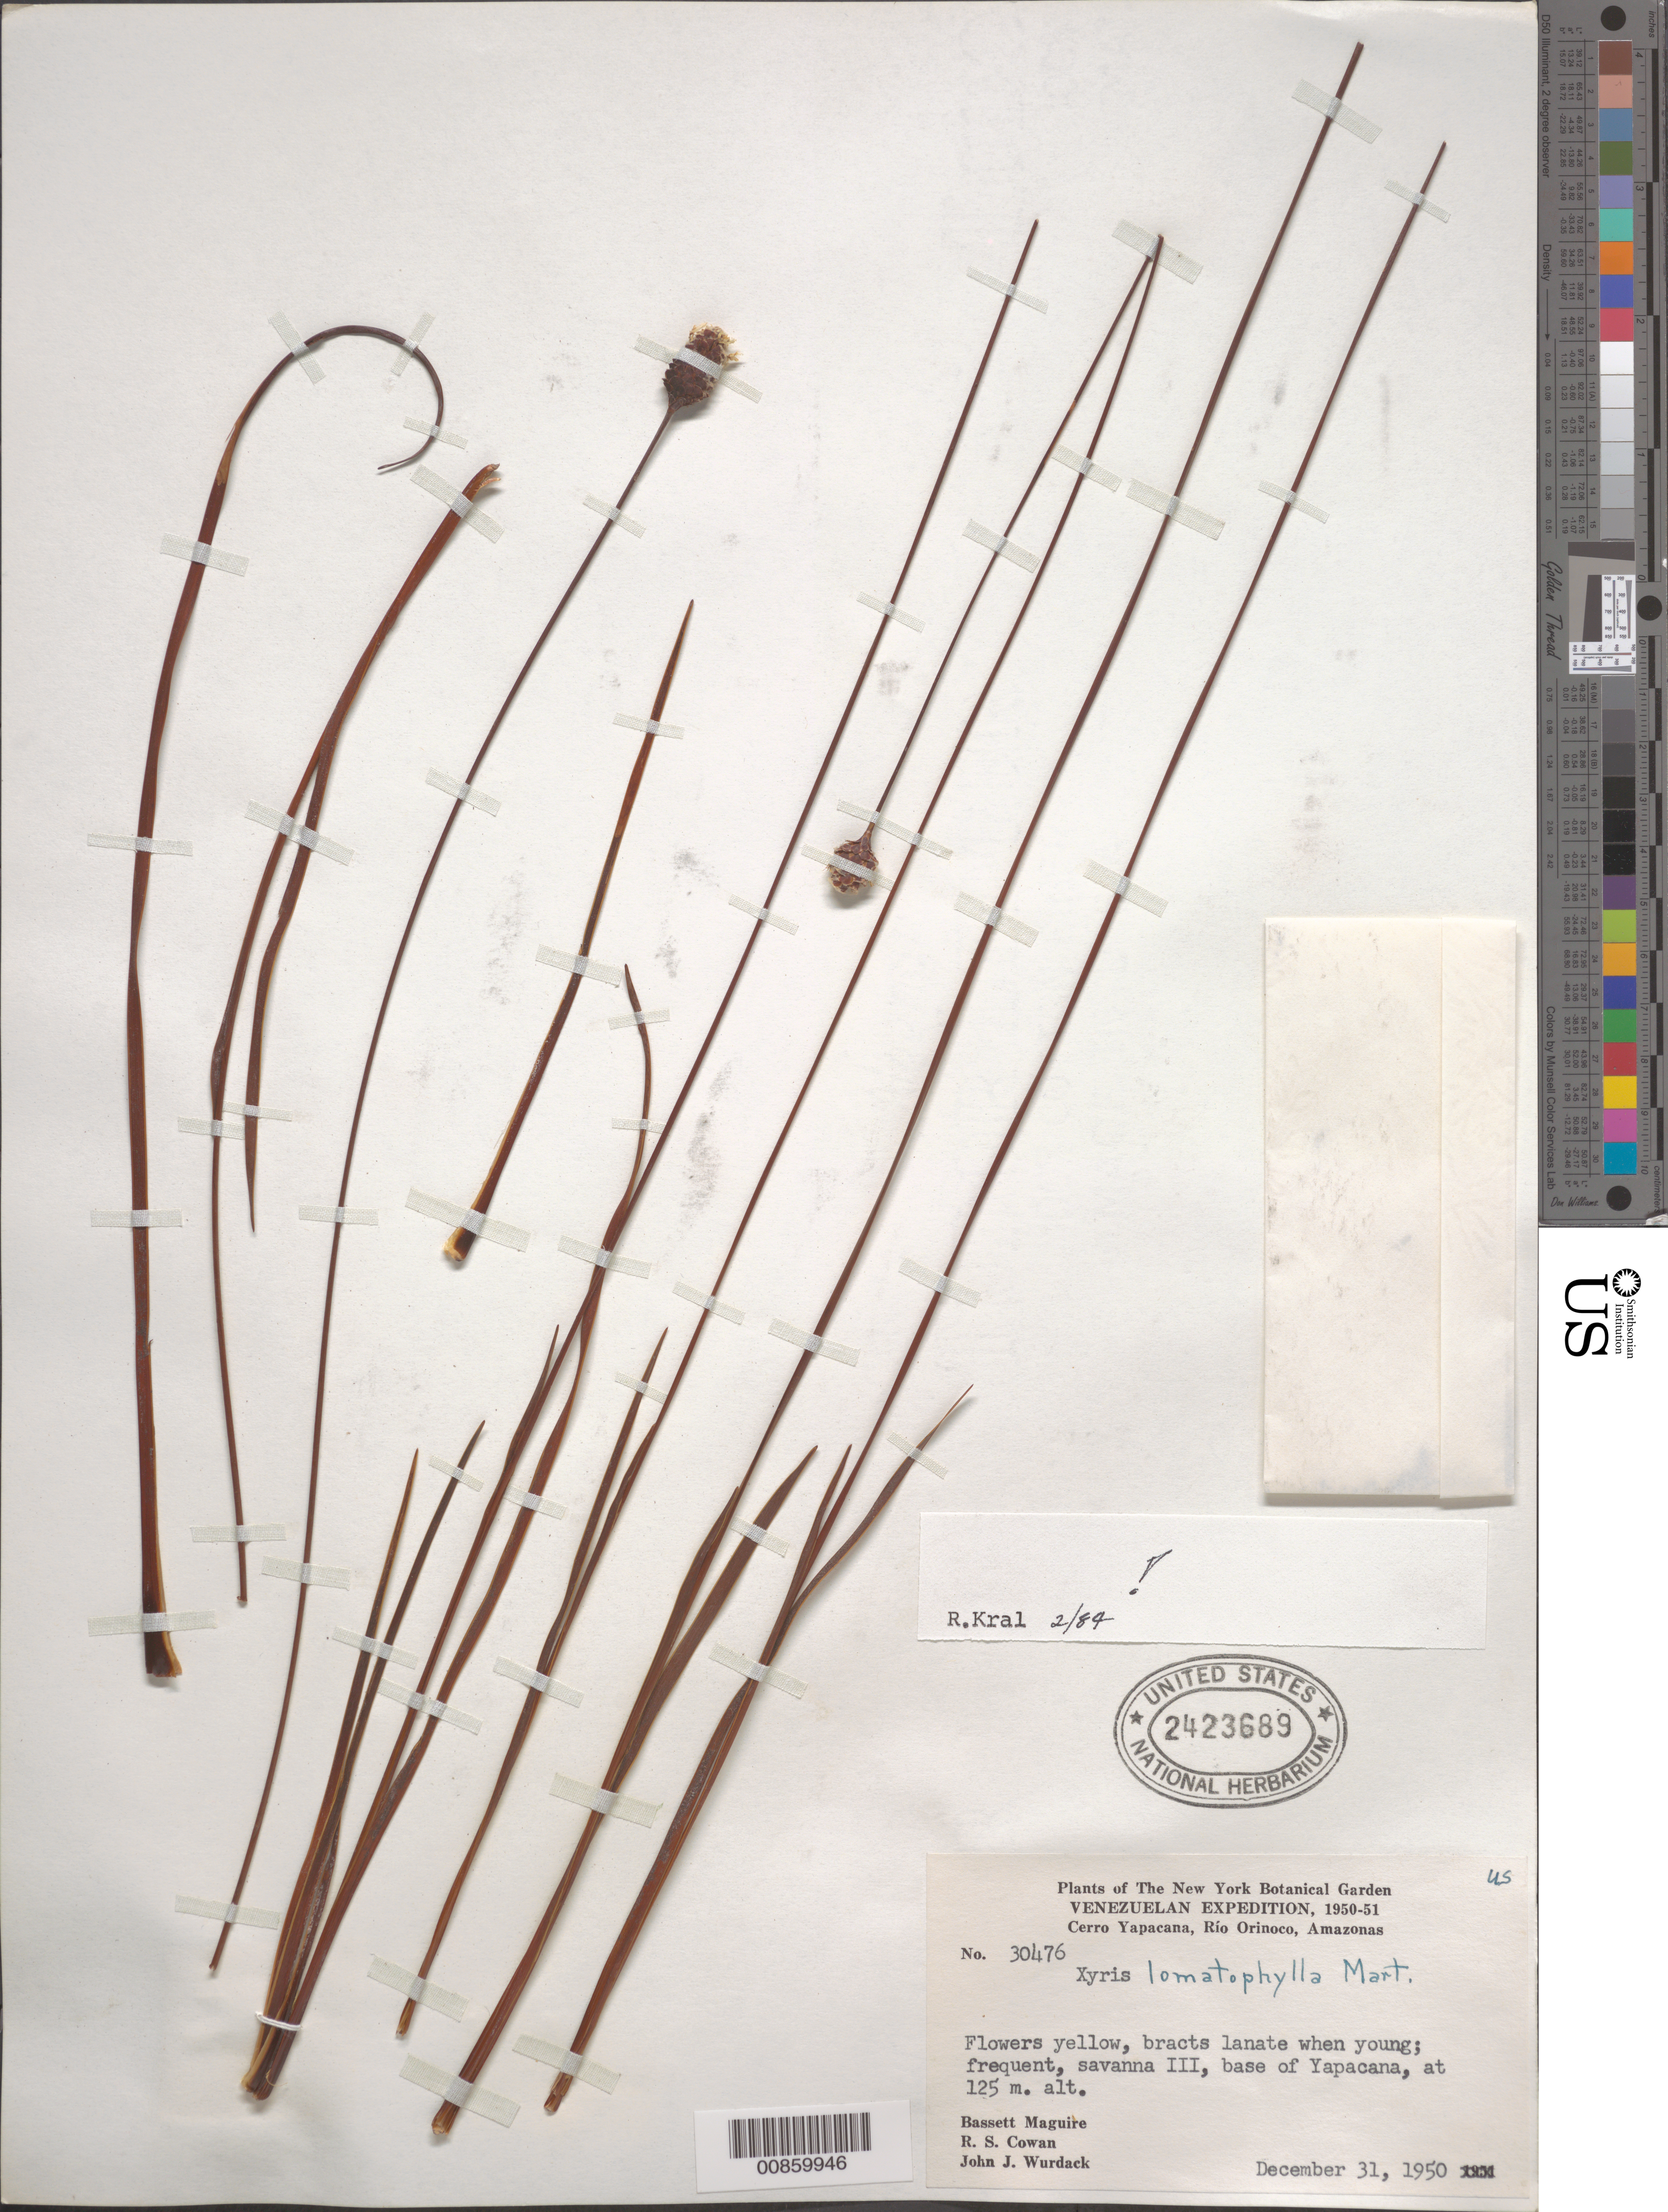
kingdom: Plantae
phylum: Tracheophyta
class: Liliopsida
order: Poales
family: Xyridaceae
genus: Xyris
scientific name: Xyris lomatophylla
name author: Mart.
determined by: Kral, Robert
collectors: B. Maguire, R. S. Cowan & J. J. Wurdack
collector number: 30476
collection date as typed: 31-Dec-50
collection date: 1950-12-31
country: Venezuela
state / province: Amazonas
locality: Cerro Yapacána, Río Orinoco; Savanna No. 3, base of Yapacána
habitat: Savanna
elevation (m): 125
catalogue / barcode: US 2423689